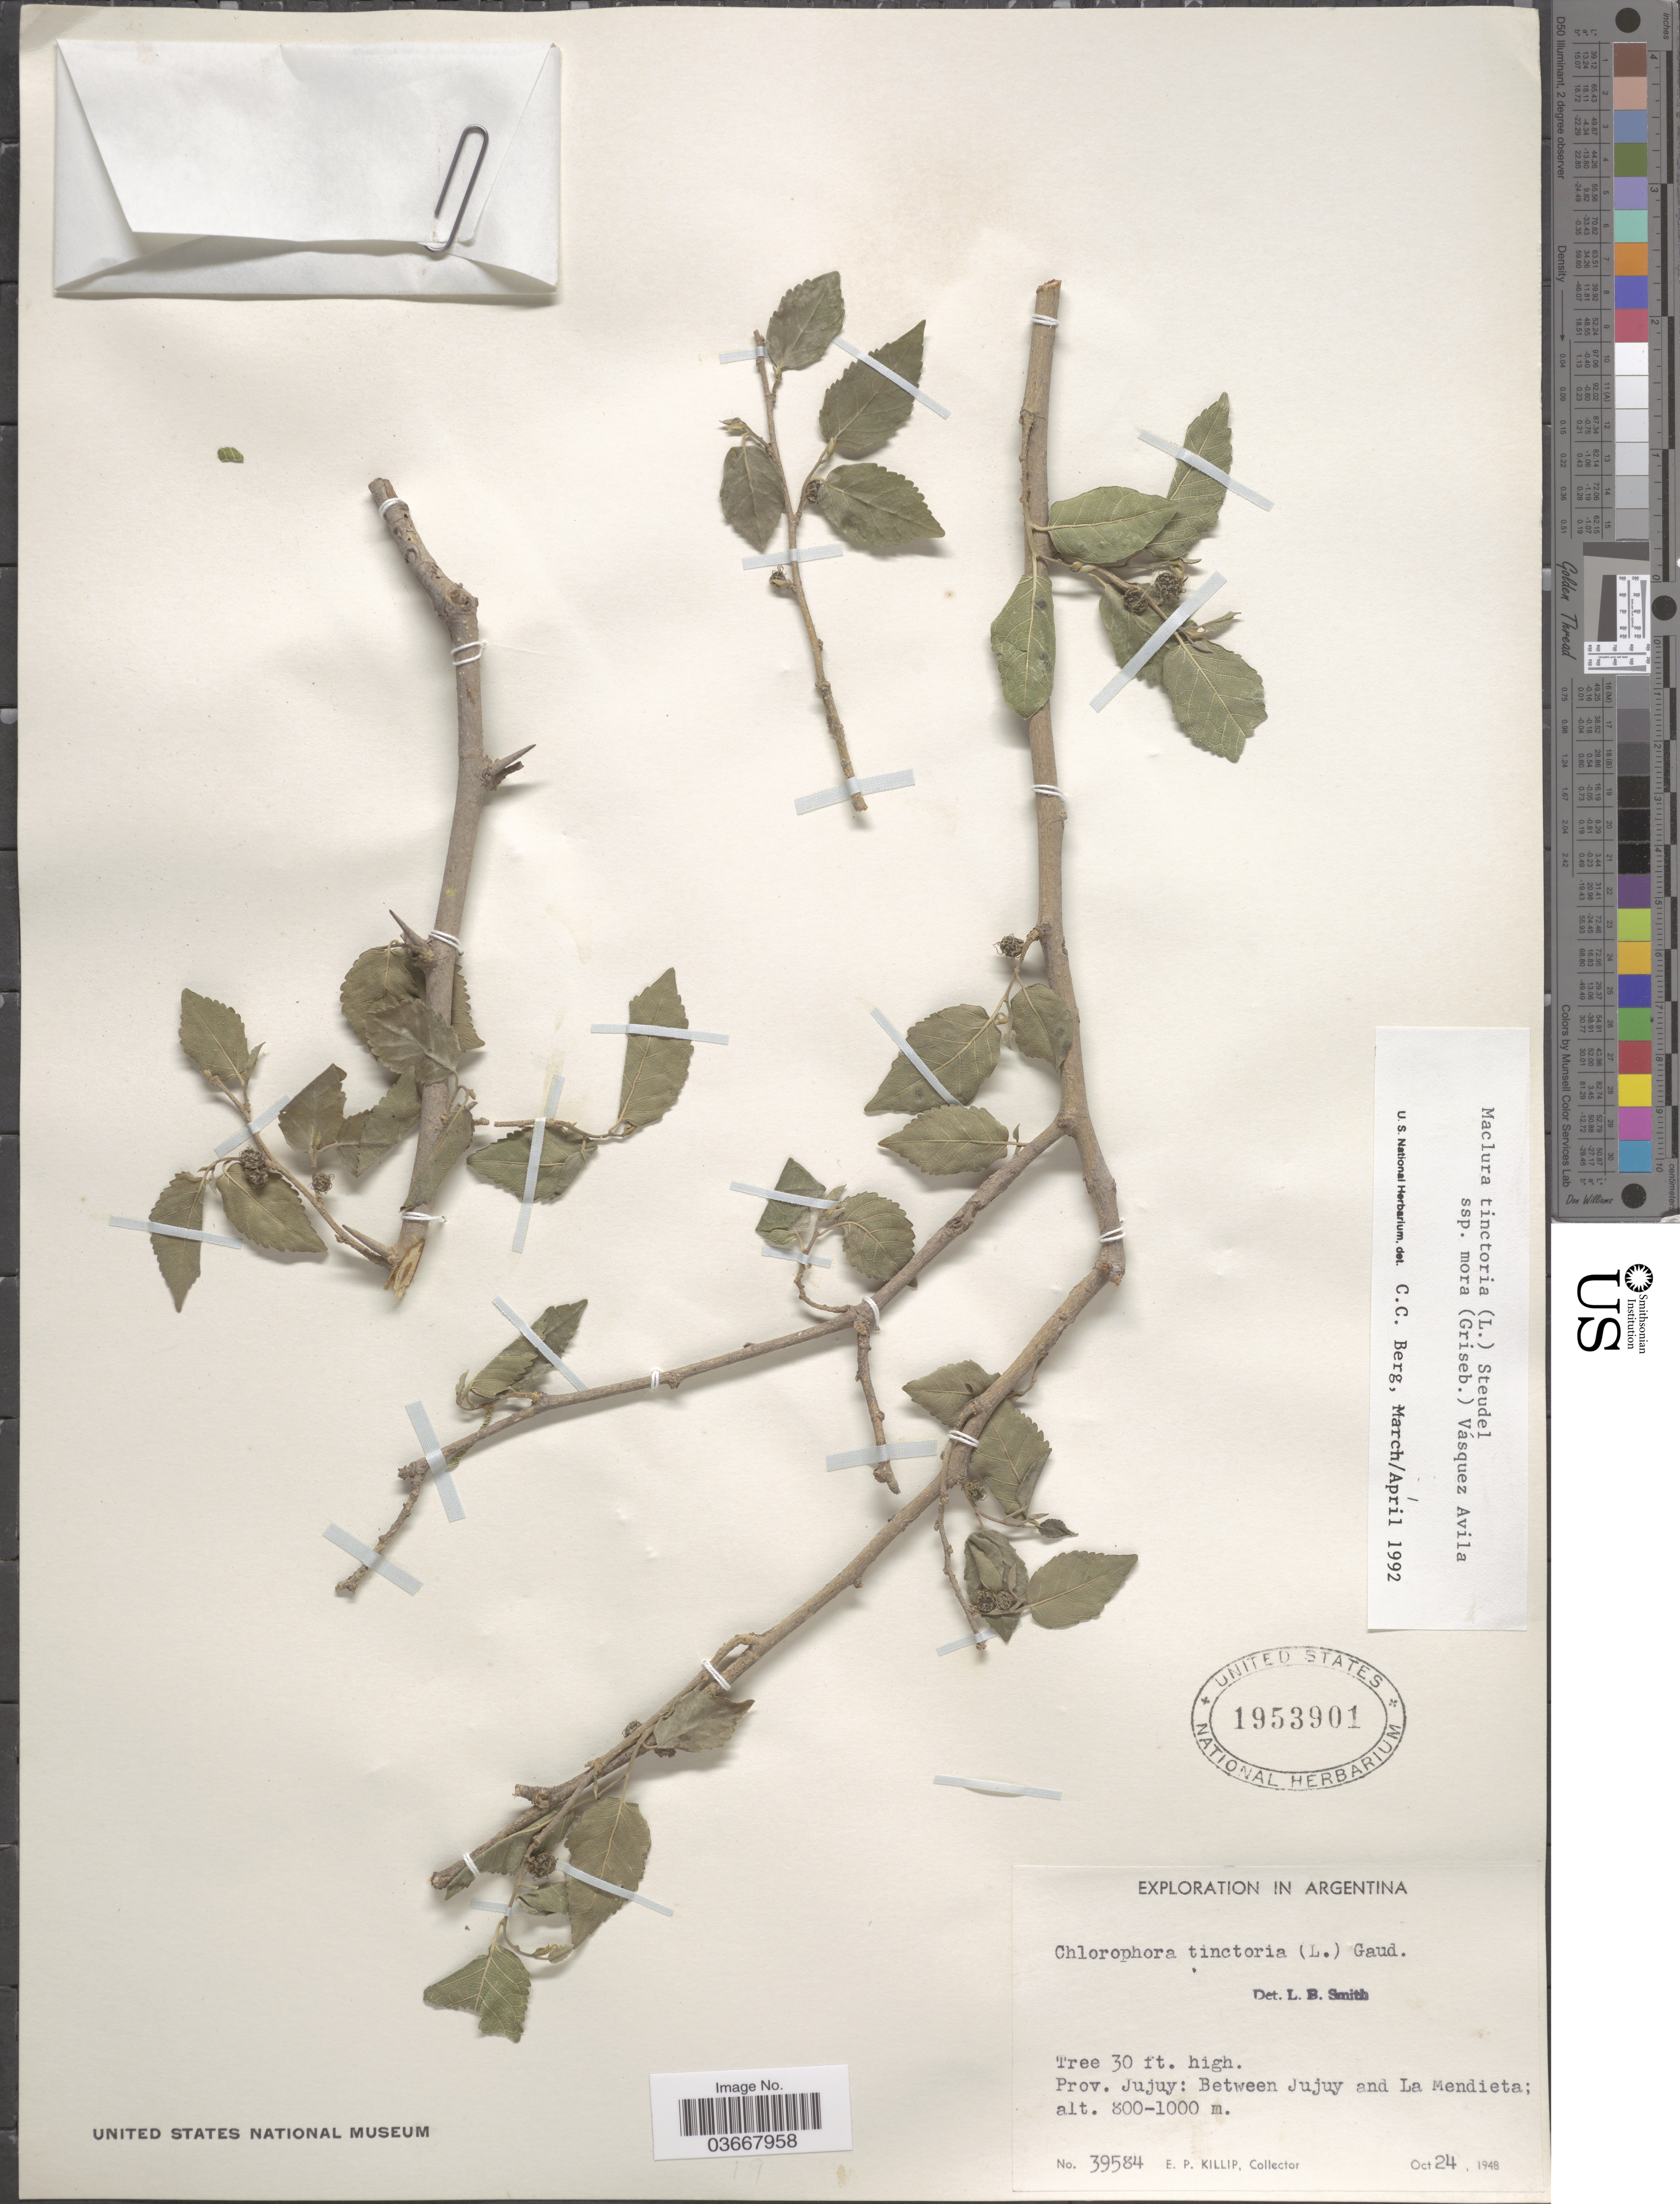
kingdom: Plantae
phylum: Tracheophyta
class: Magnoliopsida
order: Rosales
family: Moraceae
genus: Maclura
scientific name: Maclura tinctoria subsp. mora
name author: (Griseb.) Vázq. Avila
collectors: E. P. Killip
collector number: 39584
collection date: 1948-10-24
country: Argentina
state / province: Jujuy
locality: Between Jujuy and La Mendieta.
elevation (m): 800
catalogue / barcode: US 1953901